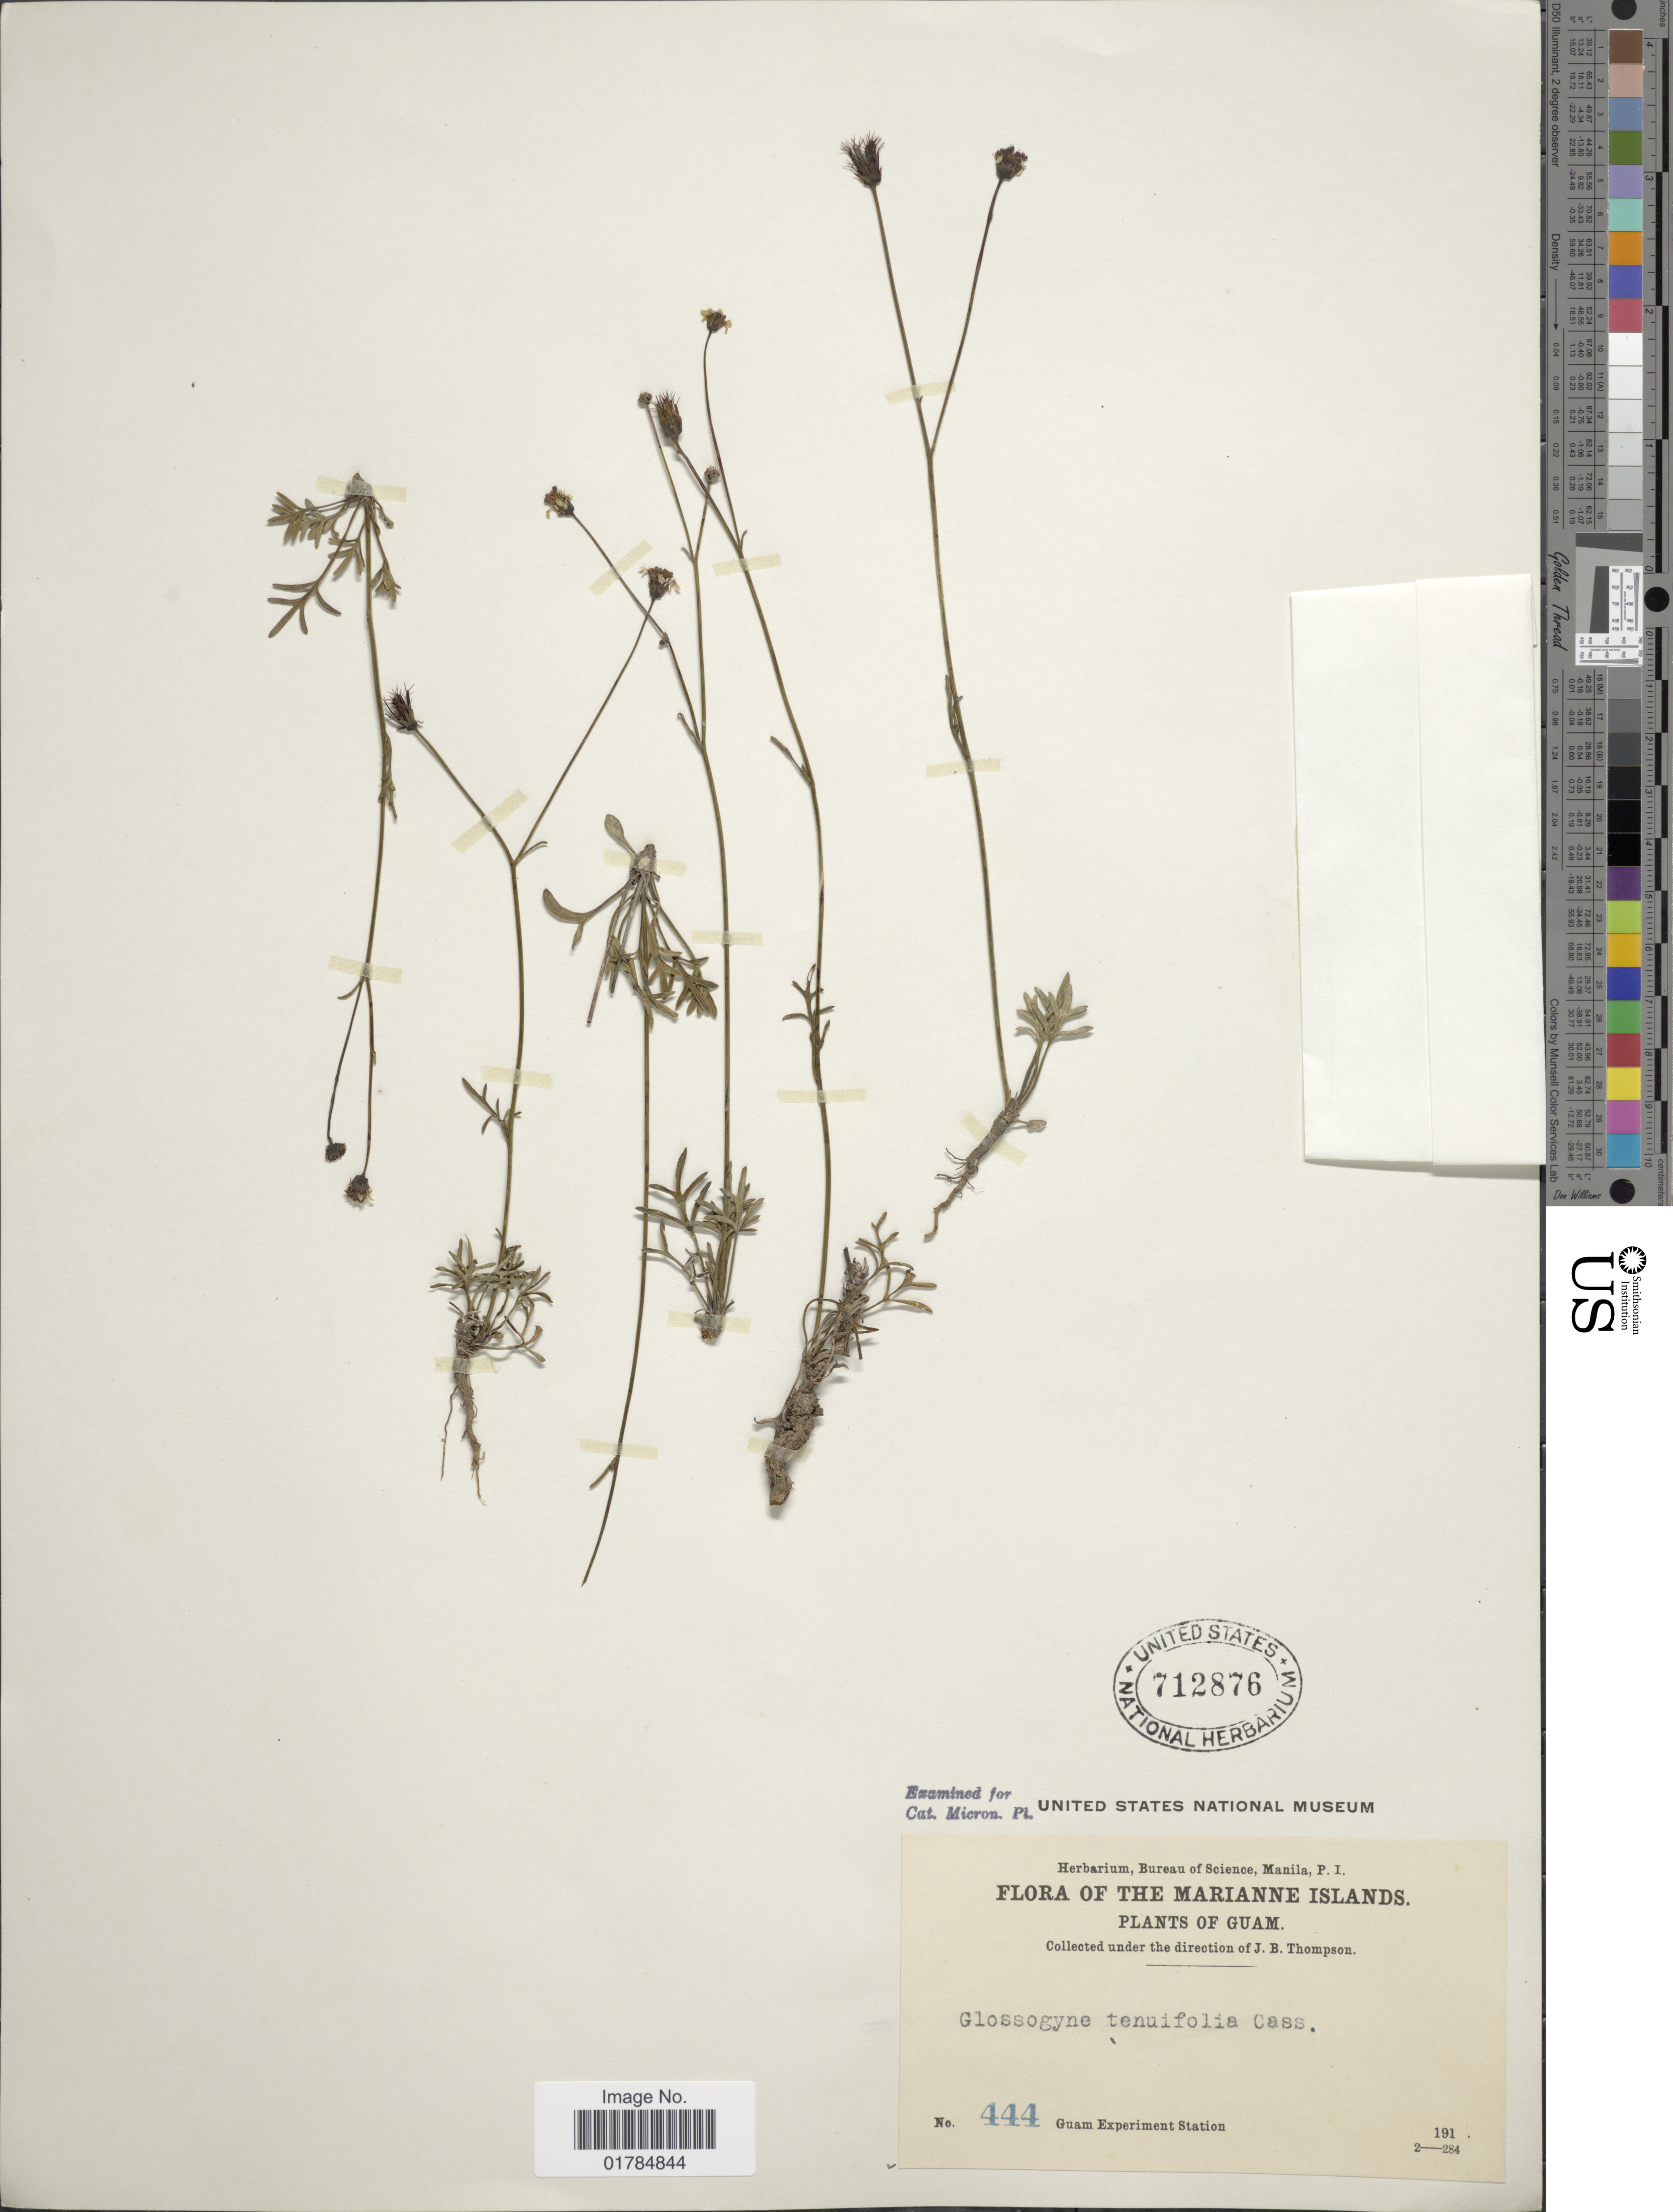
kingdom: Plantae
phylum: Tracheophyta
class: Magnoliopsida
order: Asterales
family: Asteraceae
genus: Glossogyne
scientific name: Glossogyne tenuifolia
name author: (Labill.)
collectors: Guam Exp. Sta.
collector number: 444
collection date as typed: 191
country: Guam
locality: Marianne islands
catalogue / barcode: US 712876